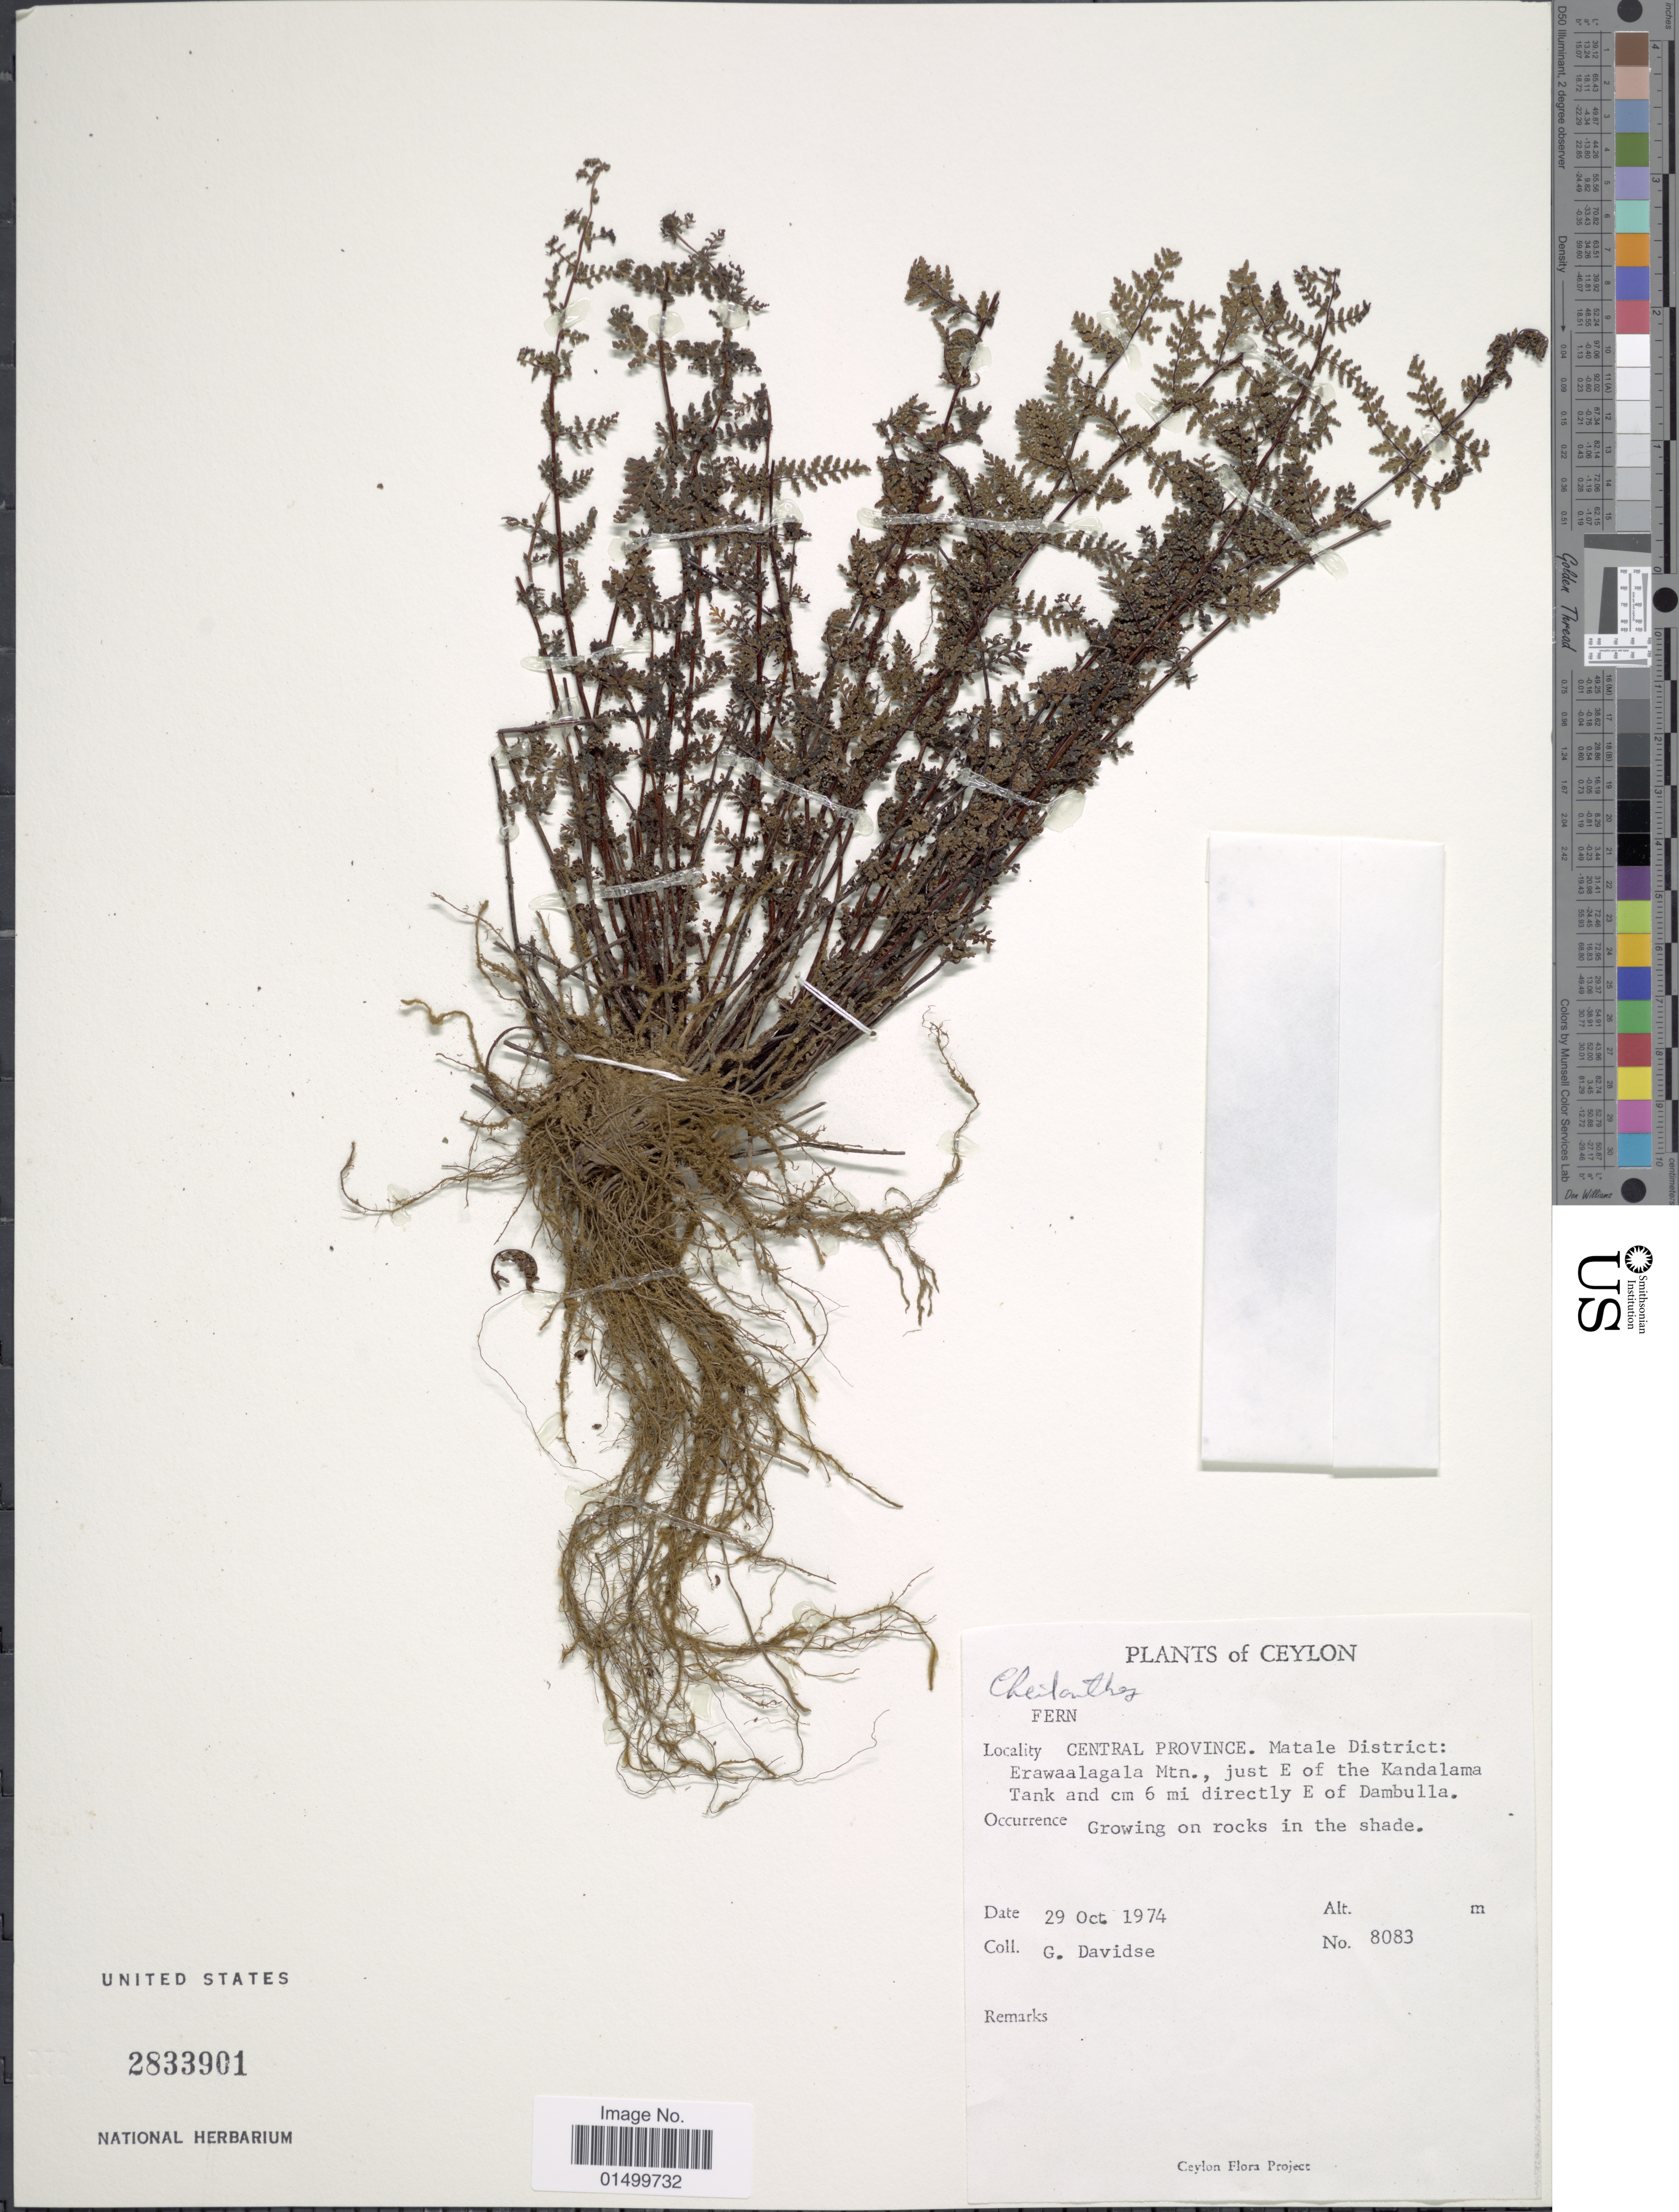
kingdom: Plantae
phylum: Tracheophyta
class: Polypodiopsida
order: Polypodiales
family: Pteridaceae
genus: Cheilanthes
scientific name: Cheilanthes sp.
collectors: G. Davidse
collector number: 8083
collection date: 1974-10-29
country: Sri Lanka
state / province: Central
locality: Ceylon, Matale District; Erawaalagala Mtn., just E of the Kandalama Tank and cm 6 mi directly E of Dambulla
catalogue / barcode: US 2833901